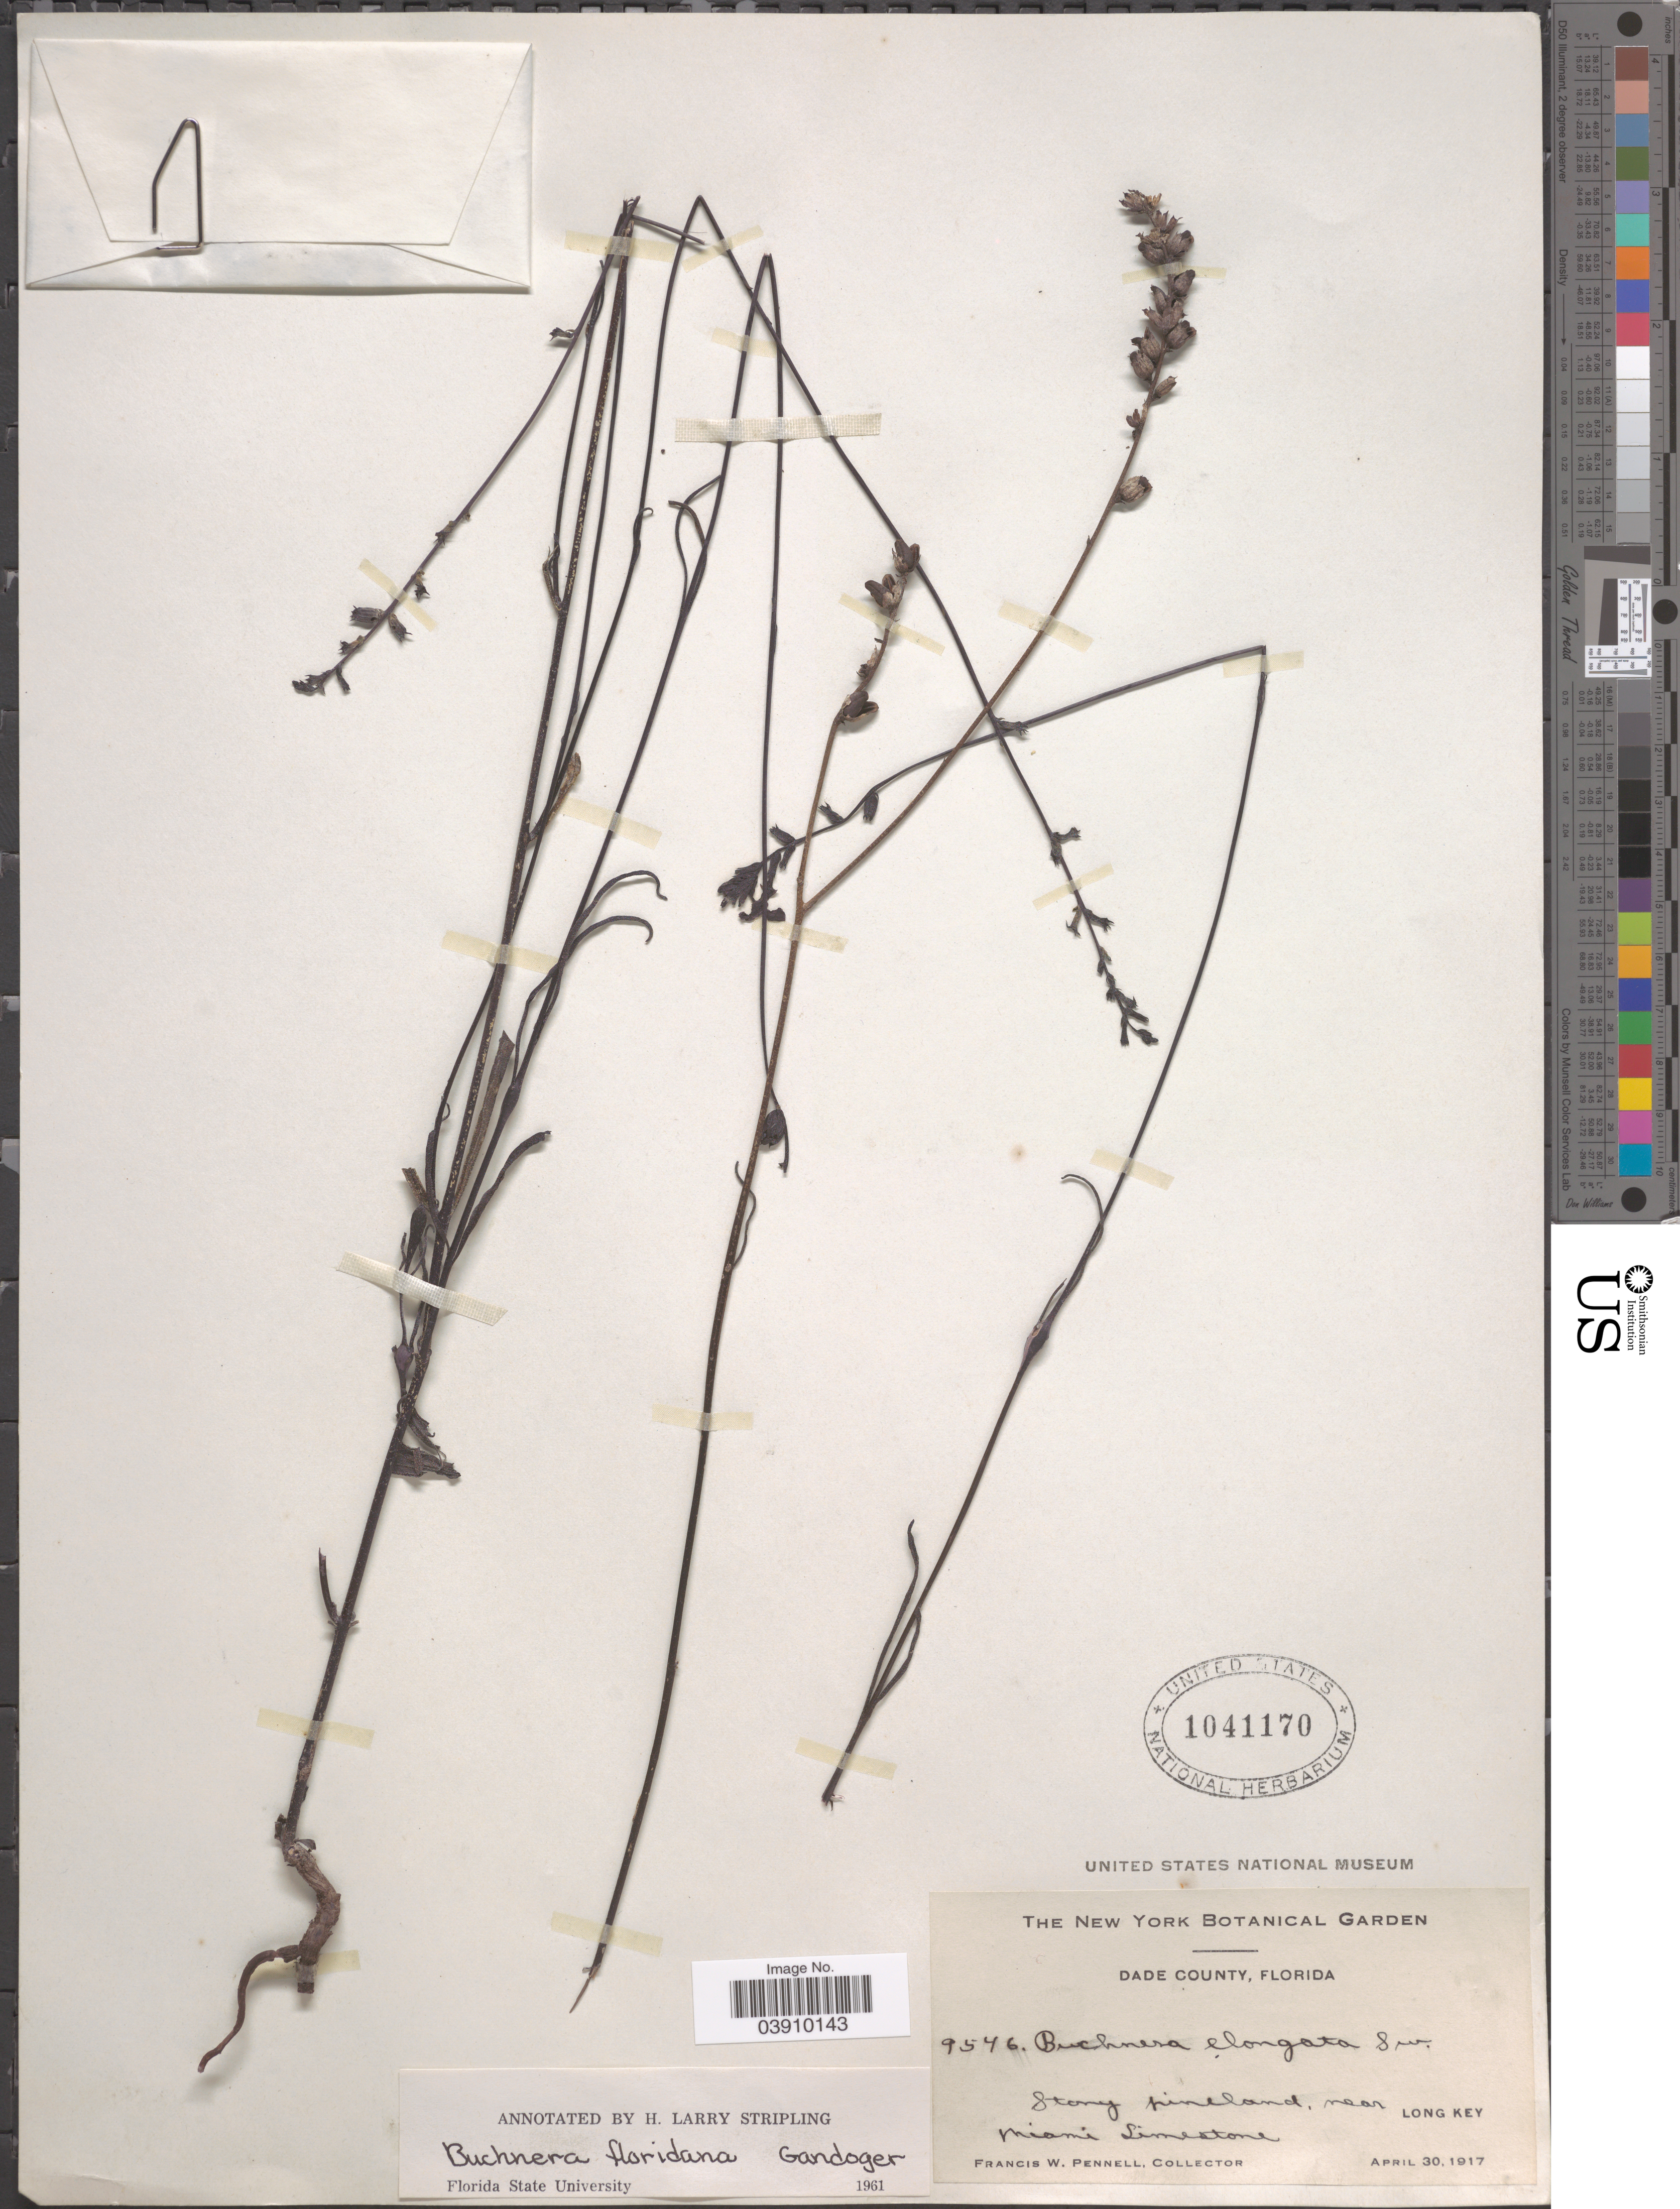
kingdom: Plantae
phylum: Tracheophyta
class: Magnoliopsida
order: Lamiales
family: Orobanchaceae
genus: Buchnera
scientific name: Buchnera floridana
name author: Gand.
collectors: F. W. Pennell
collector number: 9546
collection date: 1917-04-30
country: United States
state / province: Florida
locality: Dade County. Stony pineland, near Miami Limestone. Long Key.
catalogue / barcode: US 1041170